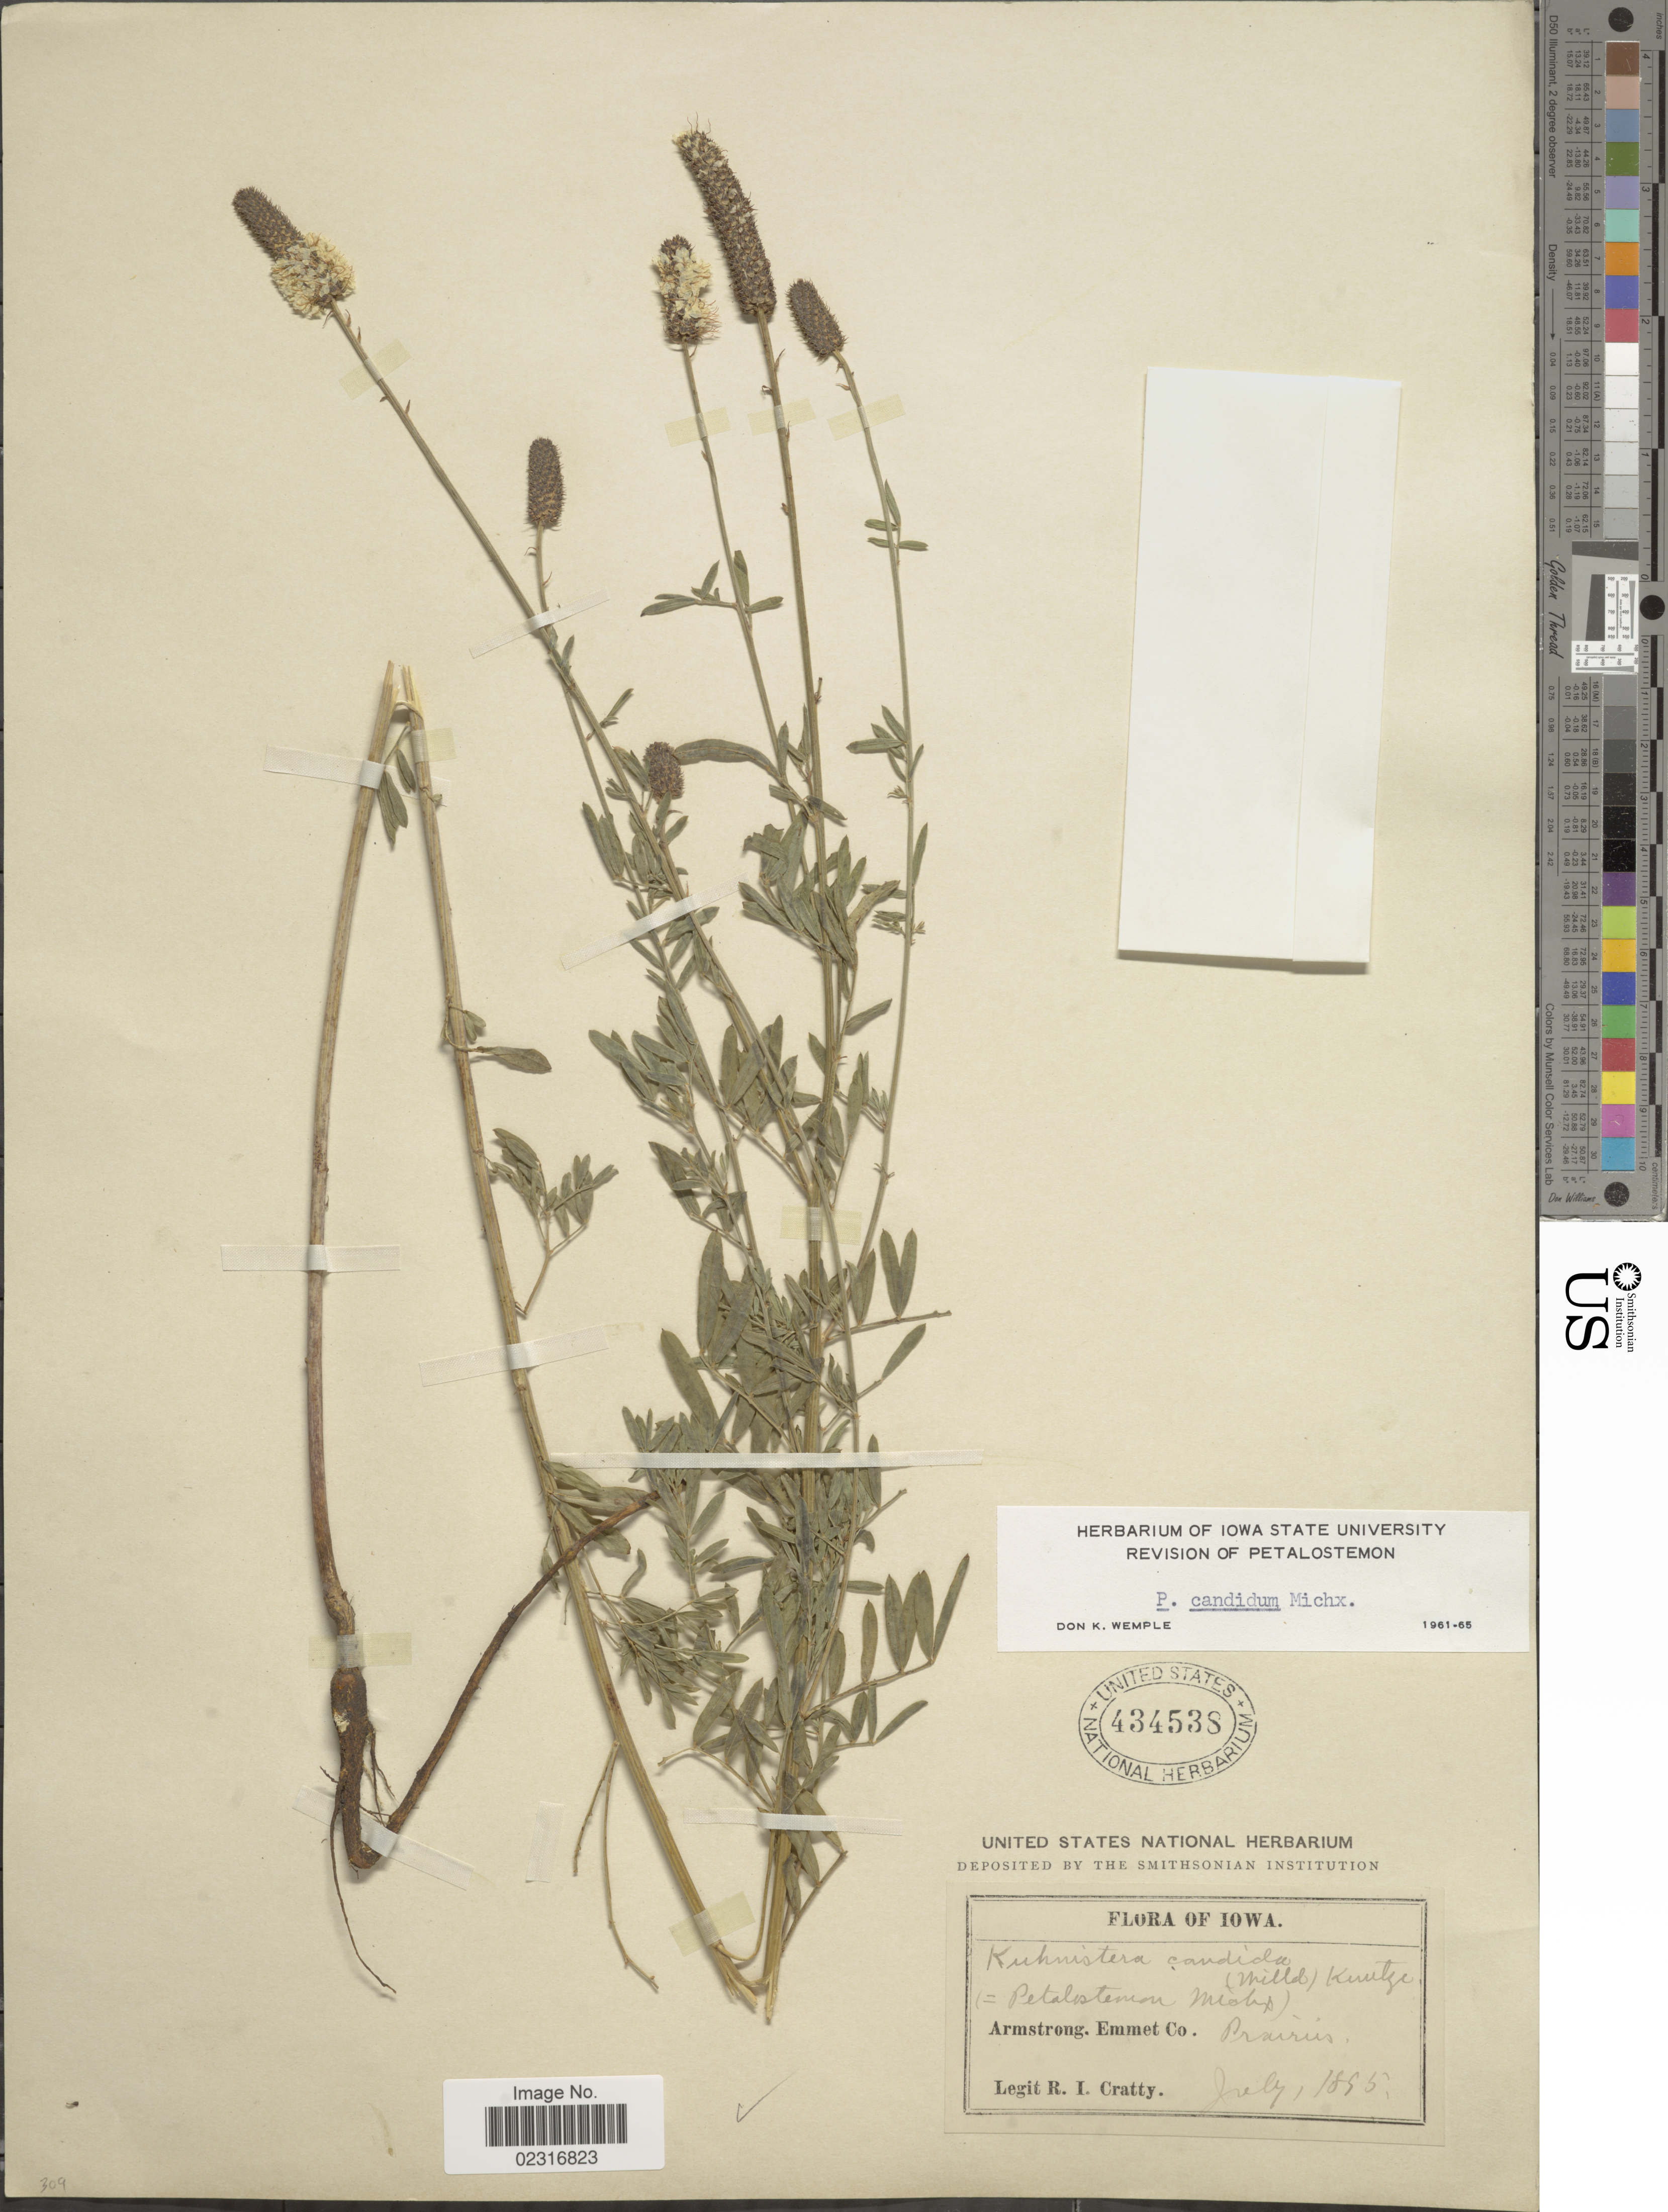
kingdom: Plantae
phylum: Tracheophyta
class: Magnoliopsida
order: Fabales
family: Fabaceae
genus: Dalea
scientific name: Dalea candida var. candida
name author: Michx. ex Willd.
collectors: R. Cratty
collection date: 1895-07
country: United States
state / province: Iowa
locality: Armstrong. Emmet Co.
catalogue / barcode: US 434538